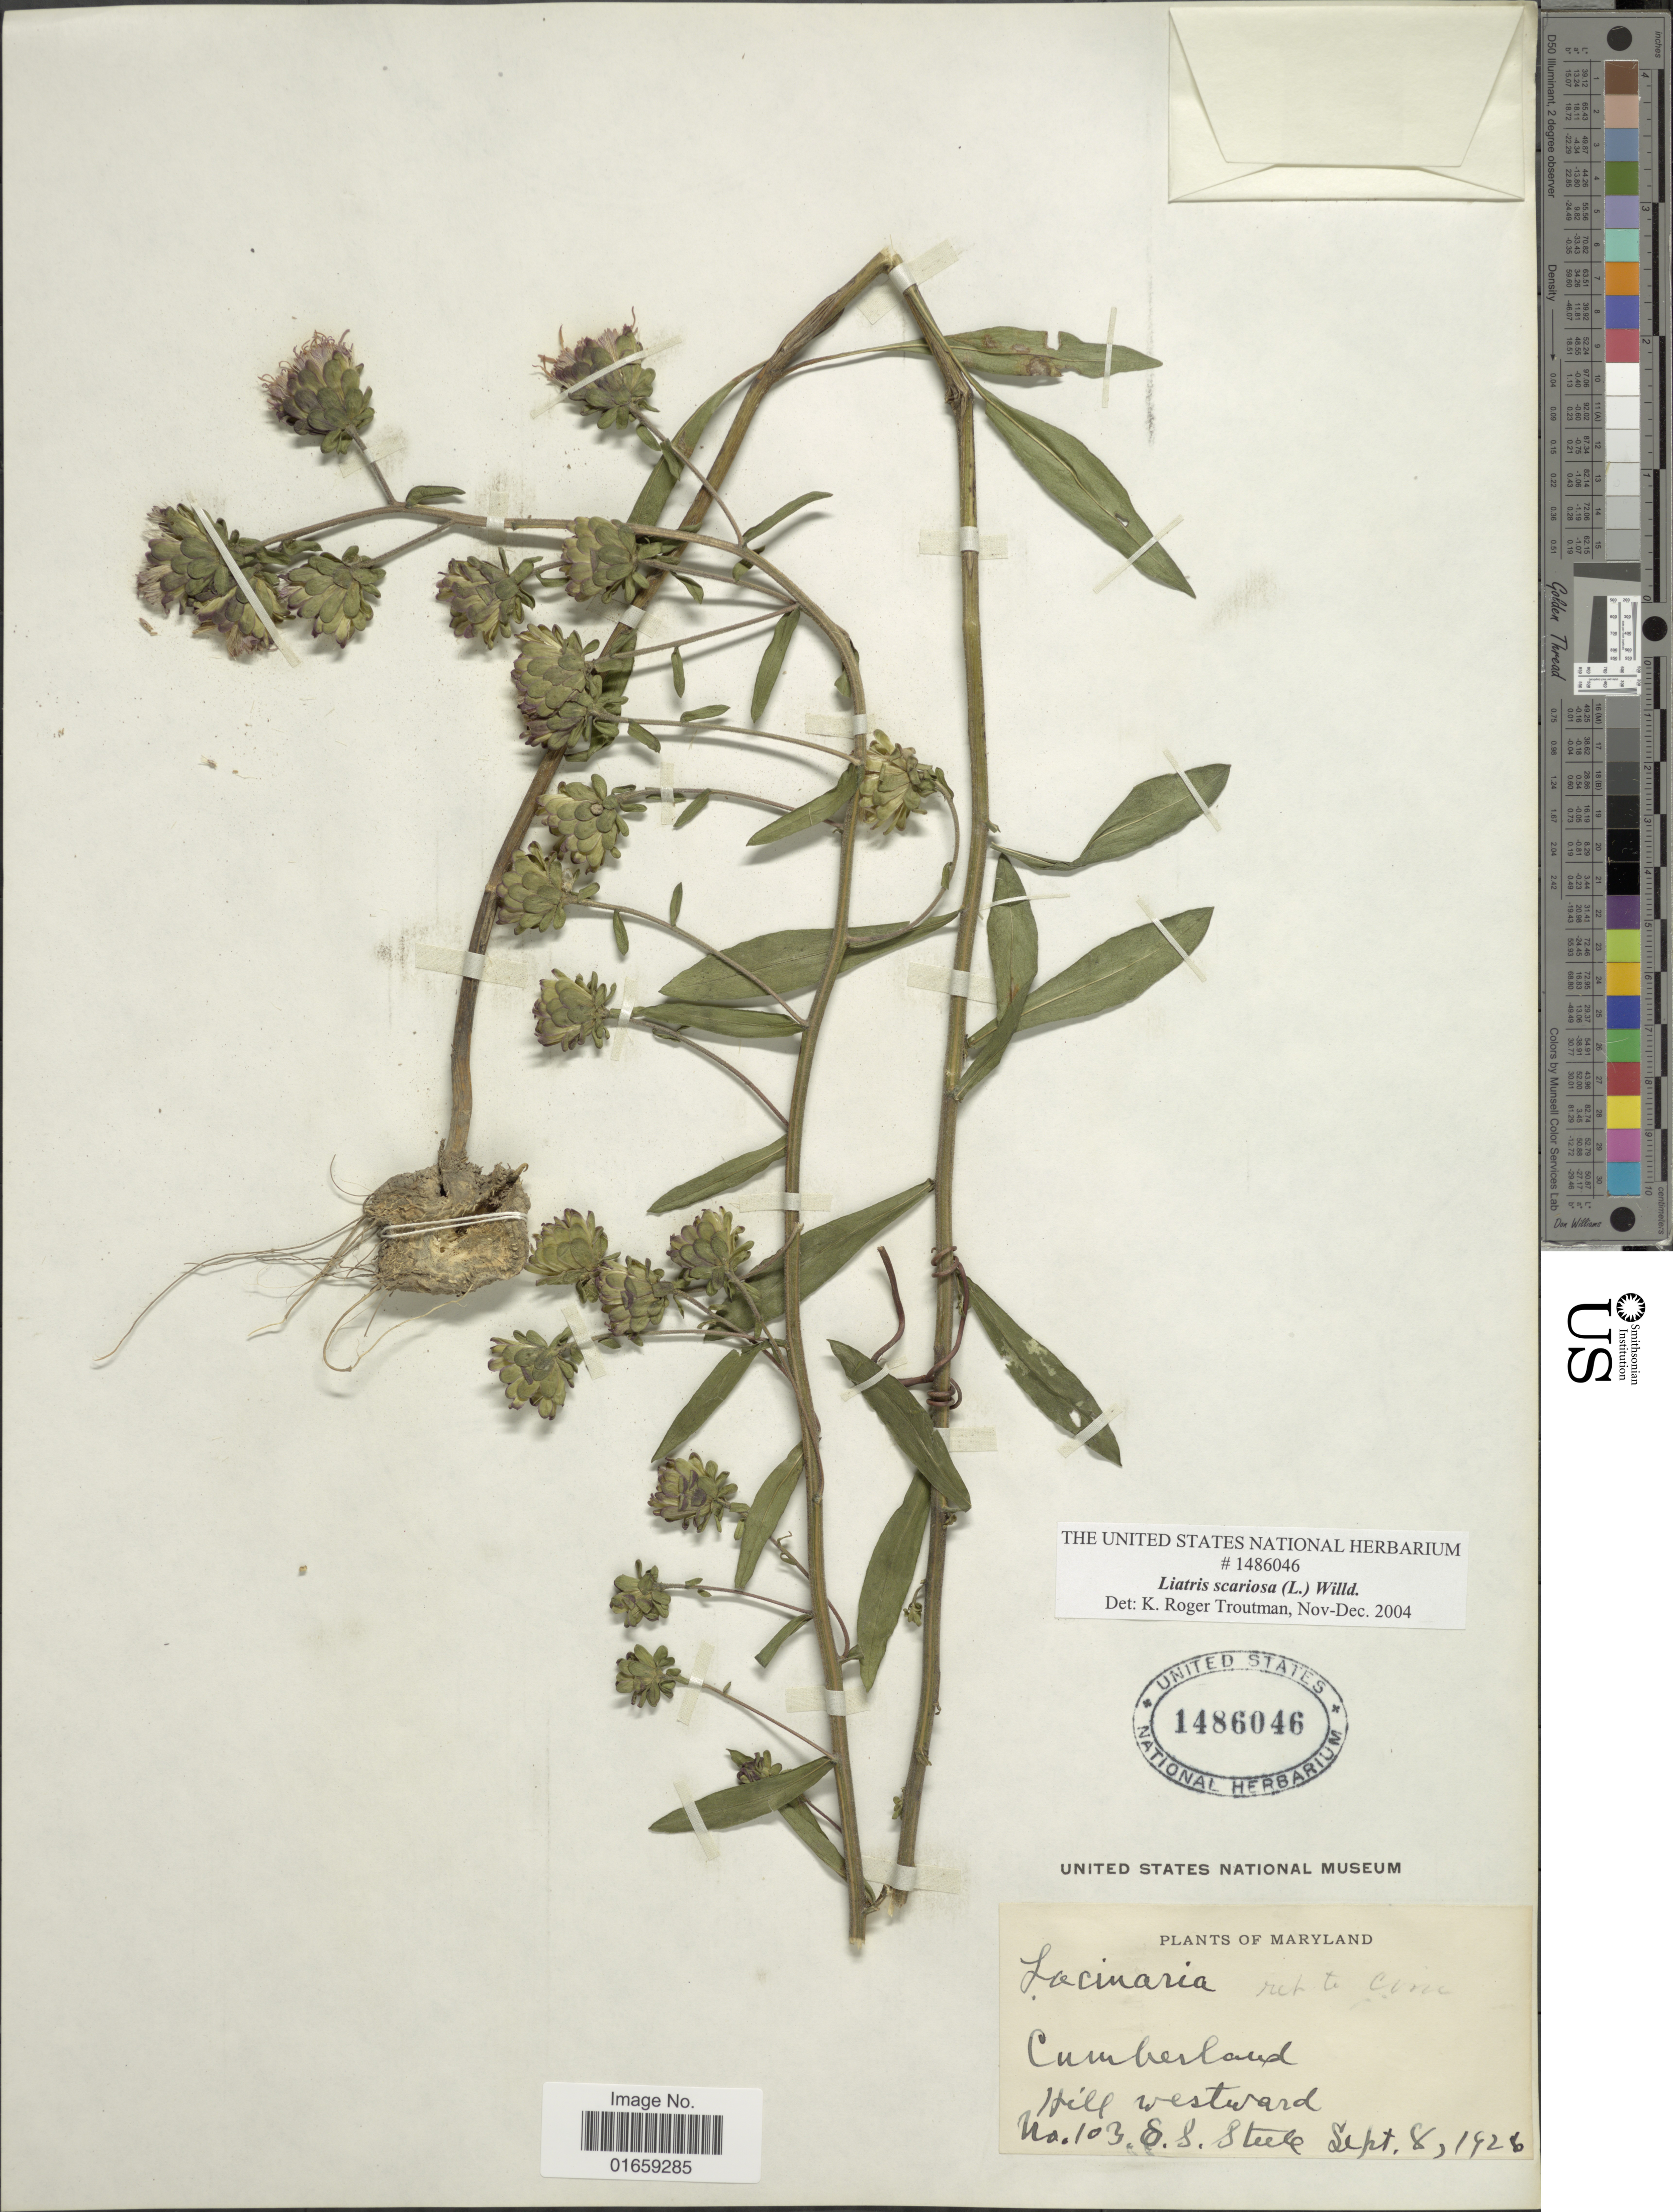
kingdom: Plantae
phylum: Tracheophyta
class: Magnoliopsida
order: Asterales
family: Asteraceae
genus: Liatris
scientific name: Liatris scariosa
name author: (L.) Willd.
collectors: E. Steele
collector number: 103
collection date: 1926-09-08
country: United States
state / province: Maryland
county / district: Allegany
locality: Cumberland, Hill Westward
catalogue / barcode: US 1486046